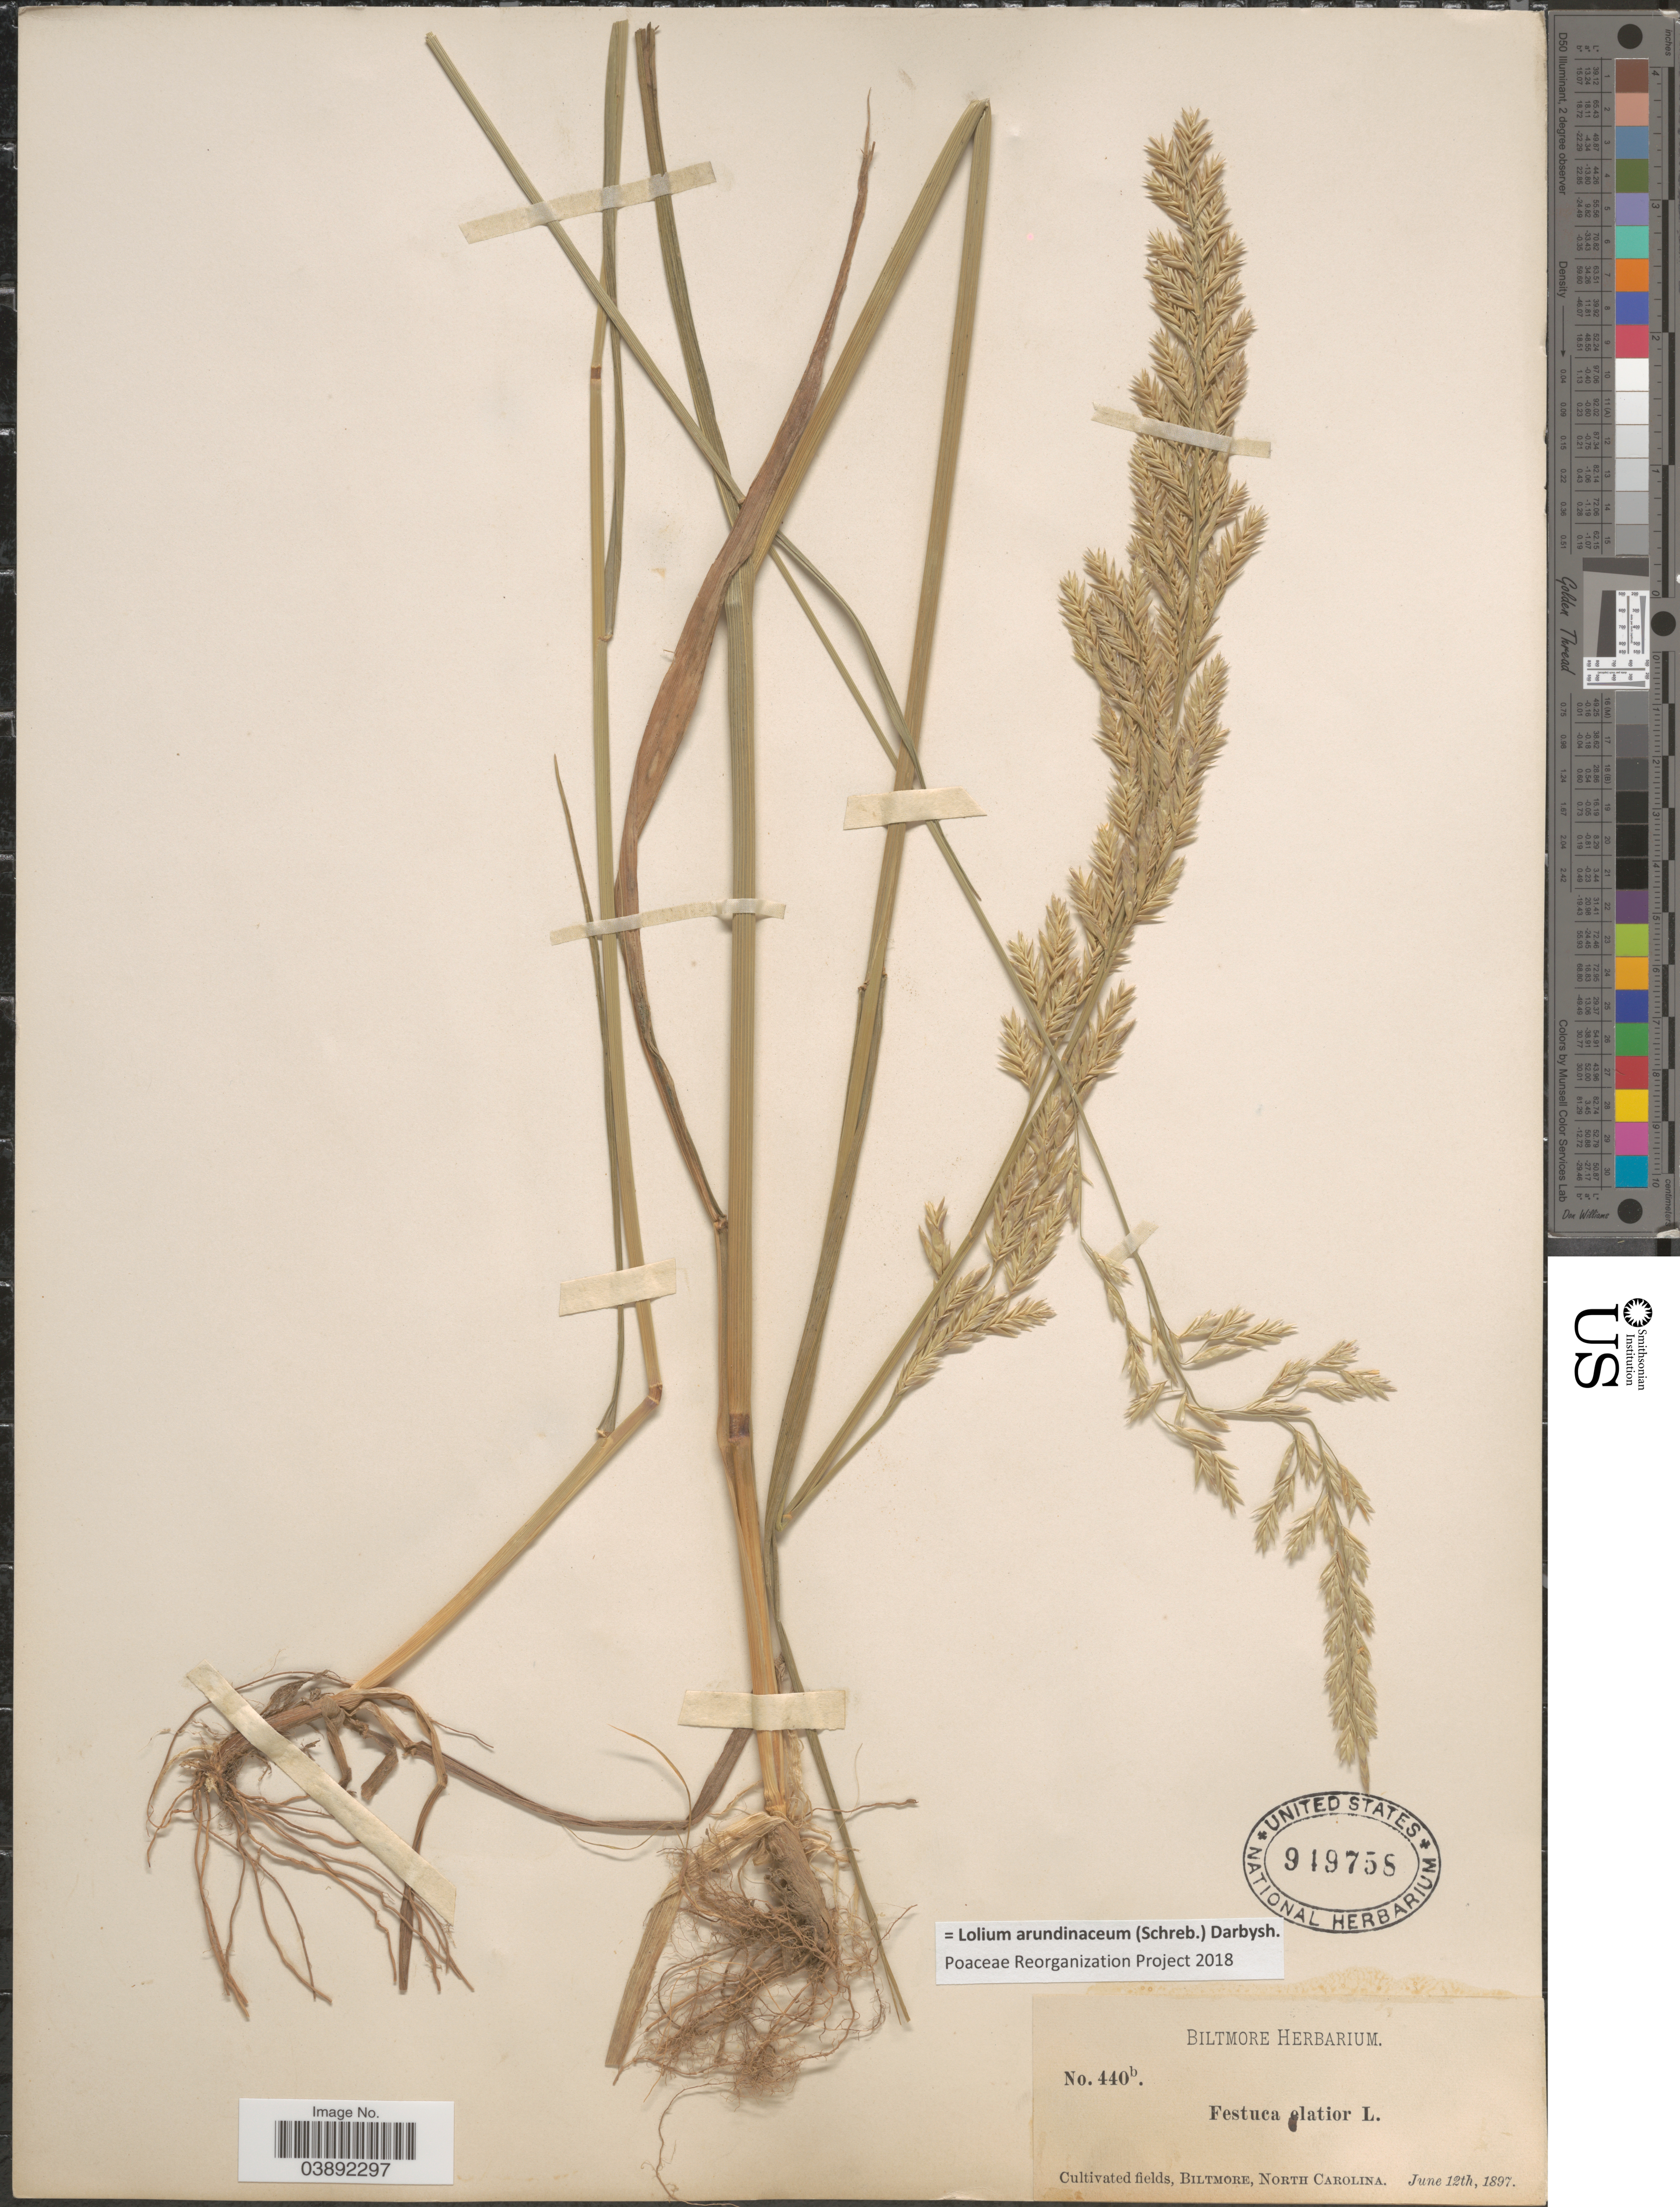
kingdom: Plantae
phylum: Tracheophyta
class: Liliopsida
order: Poales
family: Poaceae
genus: Lolium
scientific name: Lolium arundinaceum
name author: (Schreb.) Darbysh.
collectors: ex herb. Biltmore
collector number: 440b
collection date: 1897-06-12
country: United States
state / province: North Carolina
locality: Cultivated fields, Biltmore.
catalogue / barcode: US 949758